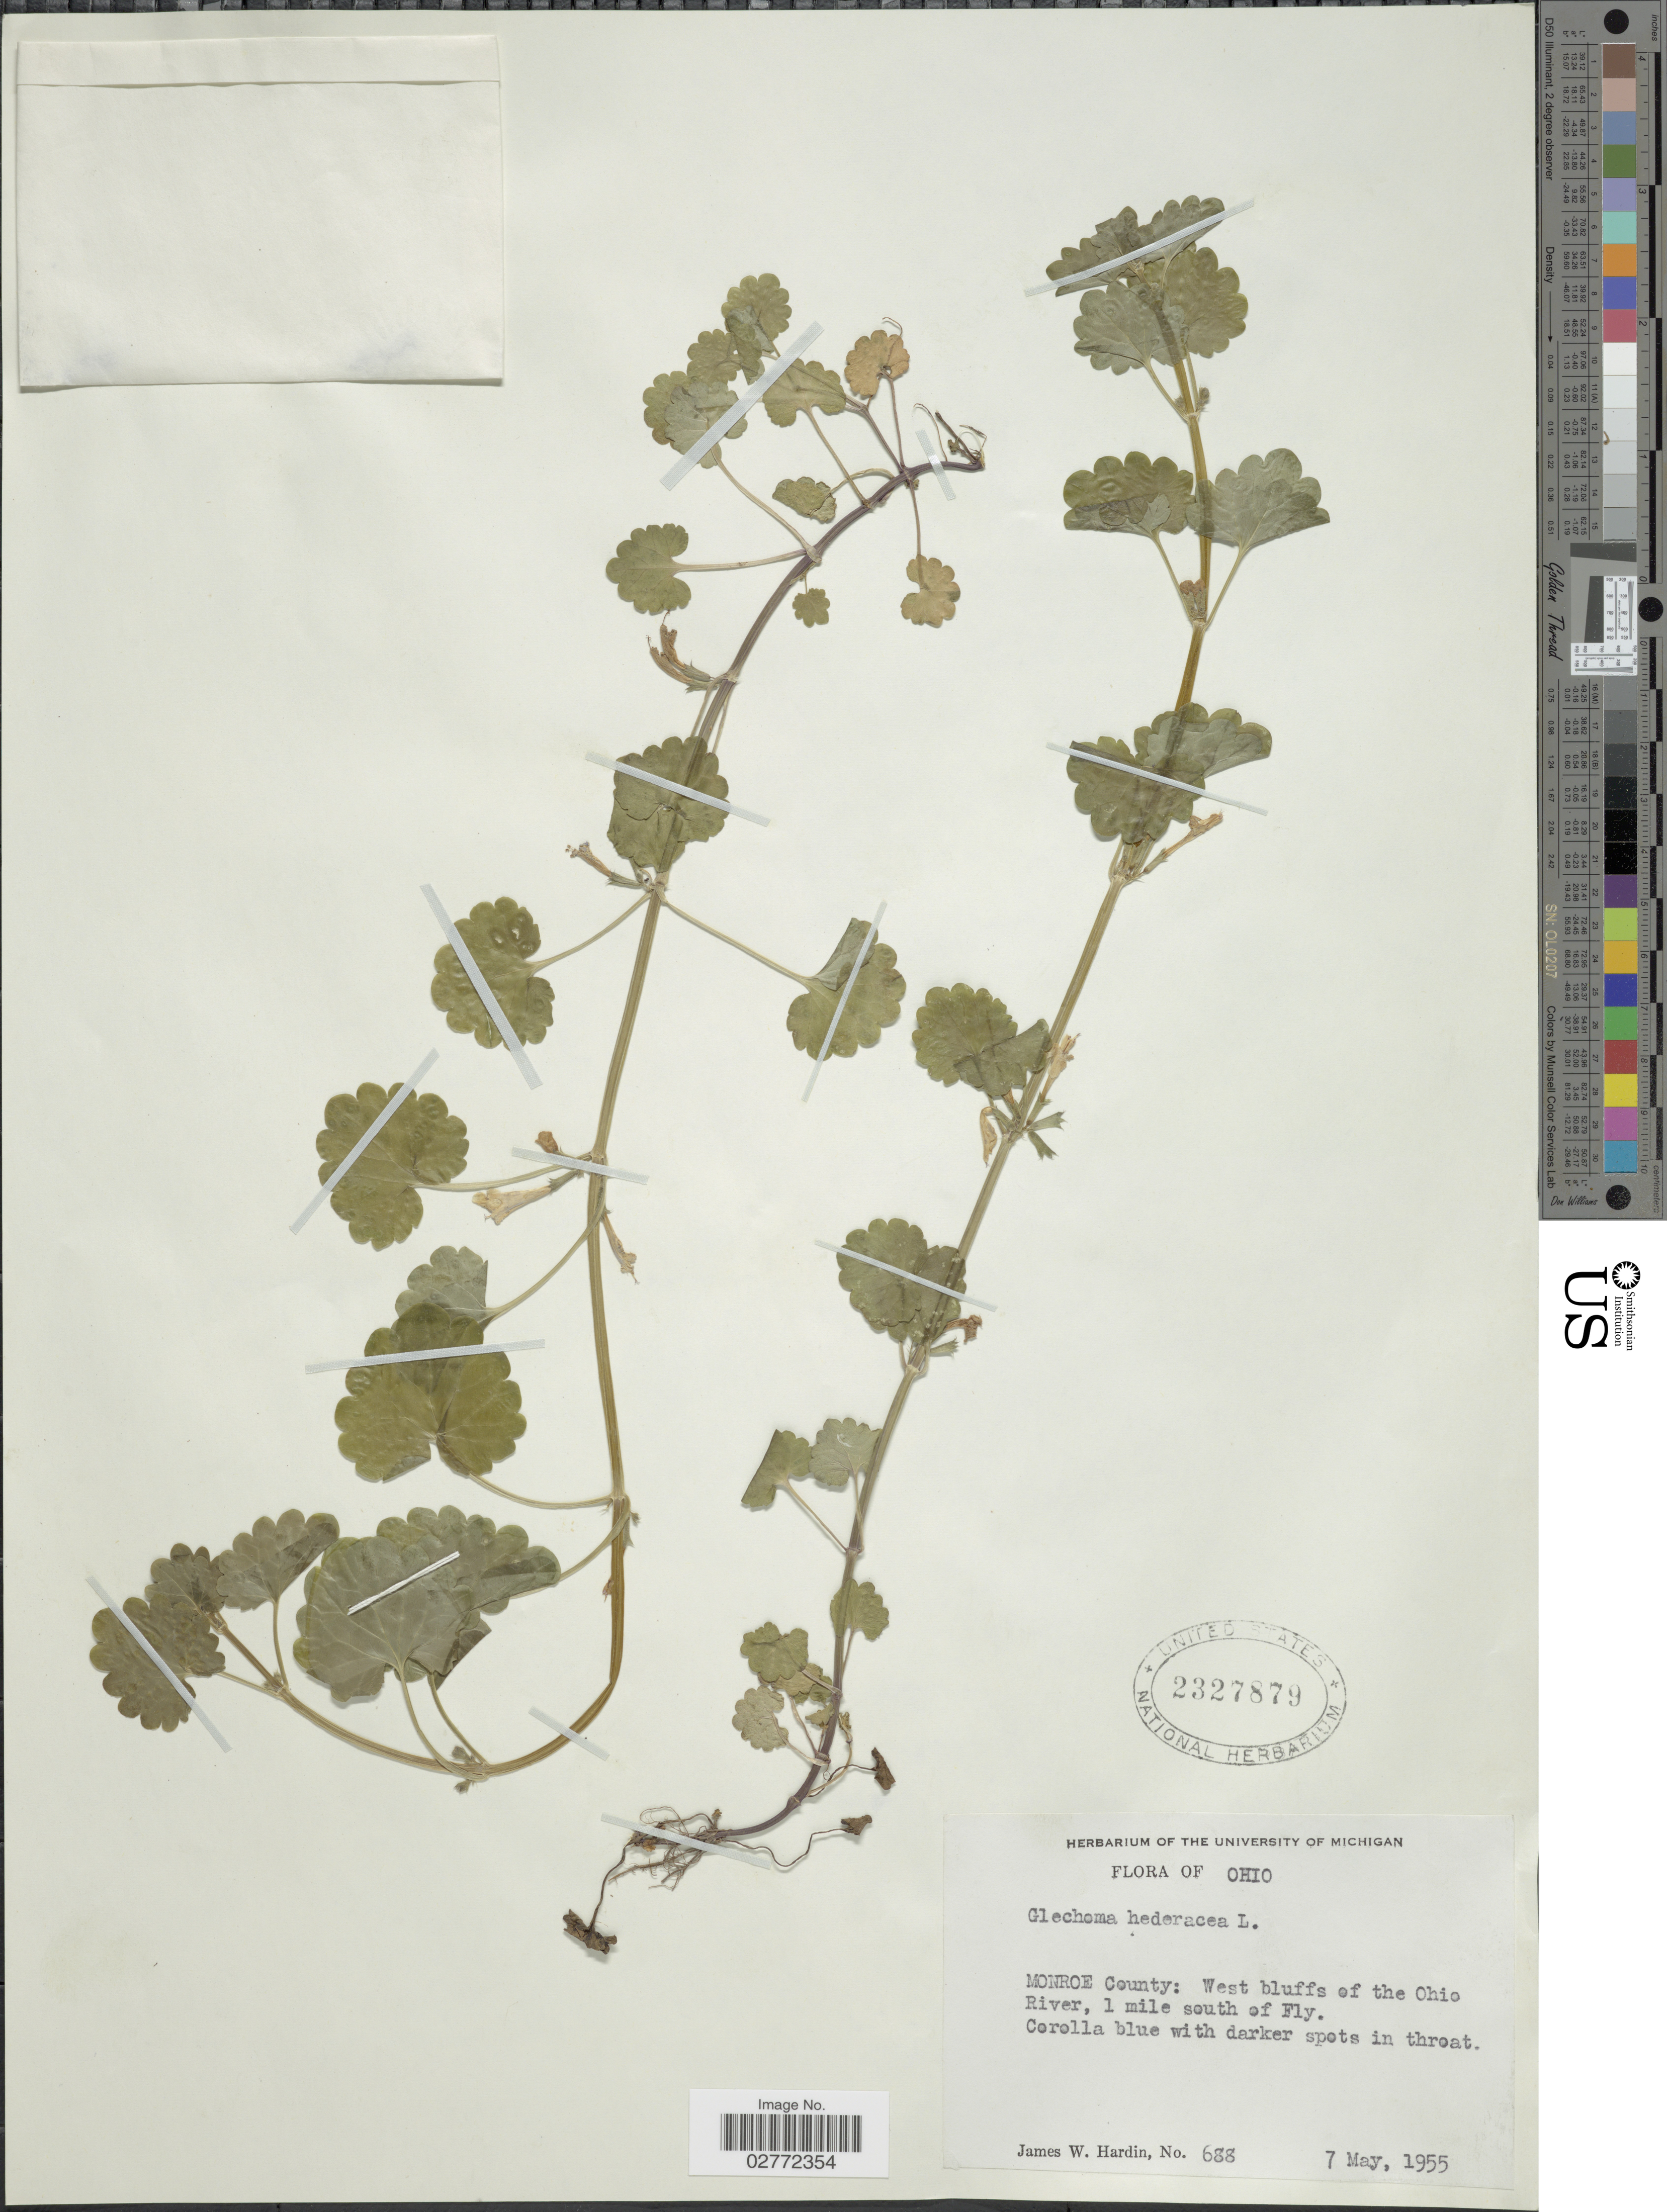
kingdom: Plantae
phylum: Tracheophyta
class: Magnoliopsida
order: Lamiales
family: Lamiaceae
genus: Glechoma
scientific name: Glechoma hederacea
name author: L.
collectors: J. Hardin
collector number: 688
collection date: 1955-05-07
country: United States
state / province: Ohio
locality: Monroe County: West bluffs of the Ohio River, 1 mile south of Fly.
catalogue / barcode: US 2327879